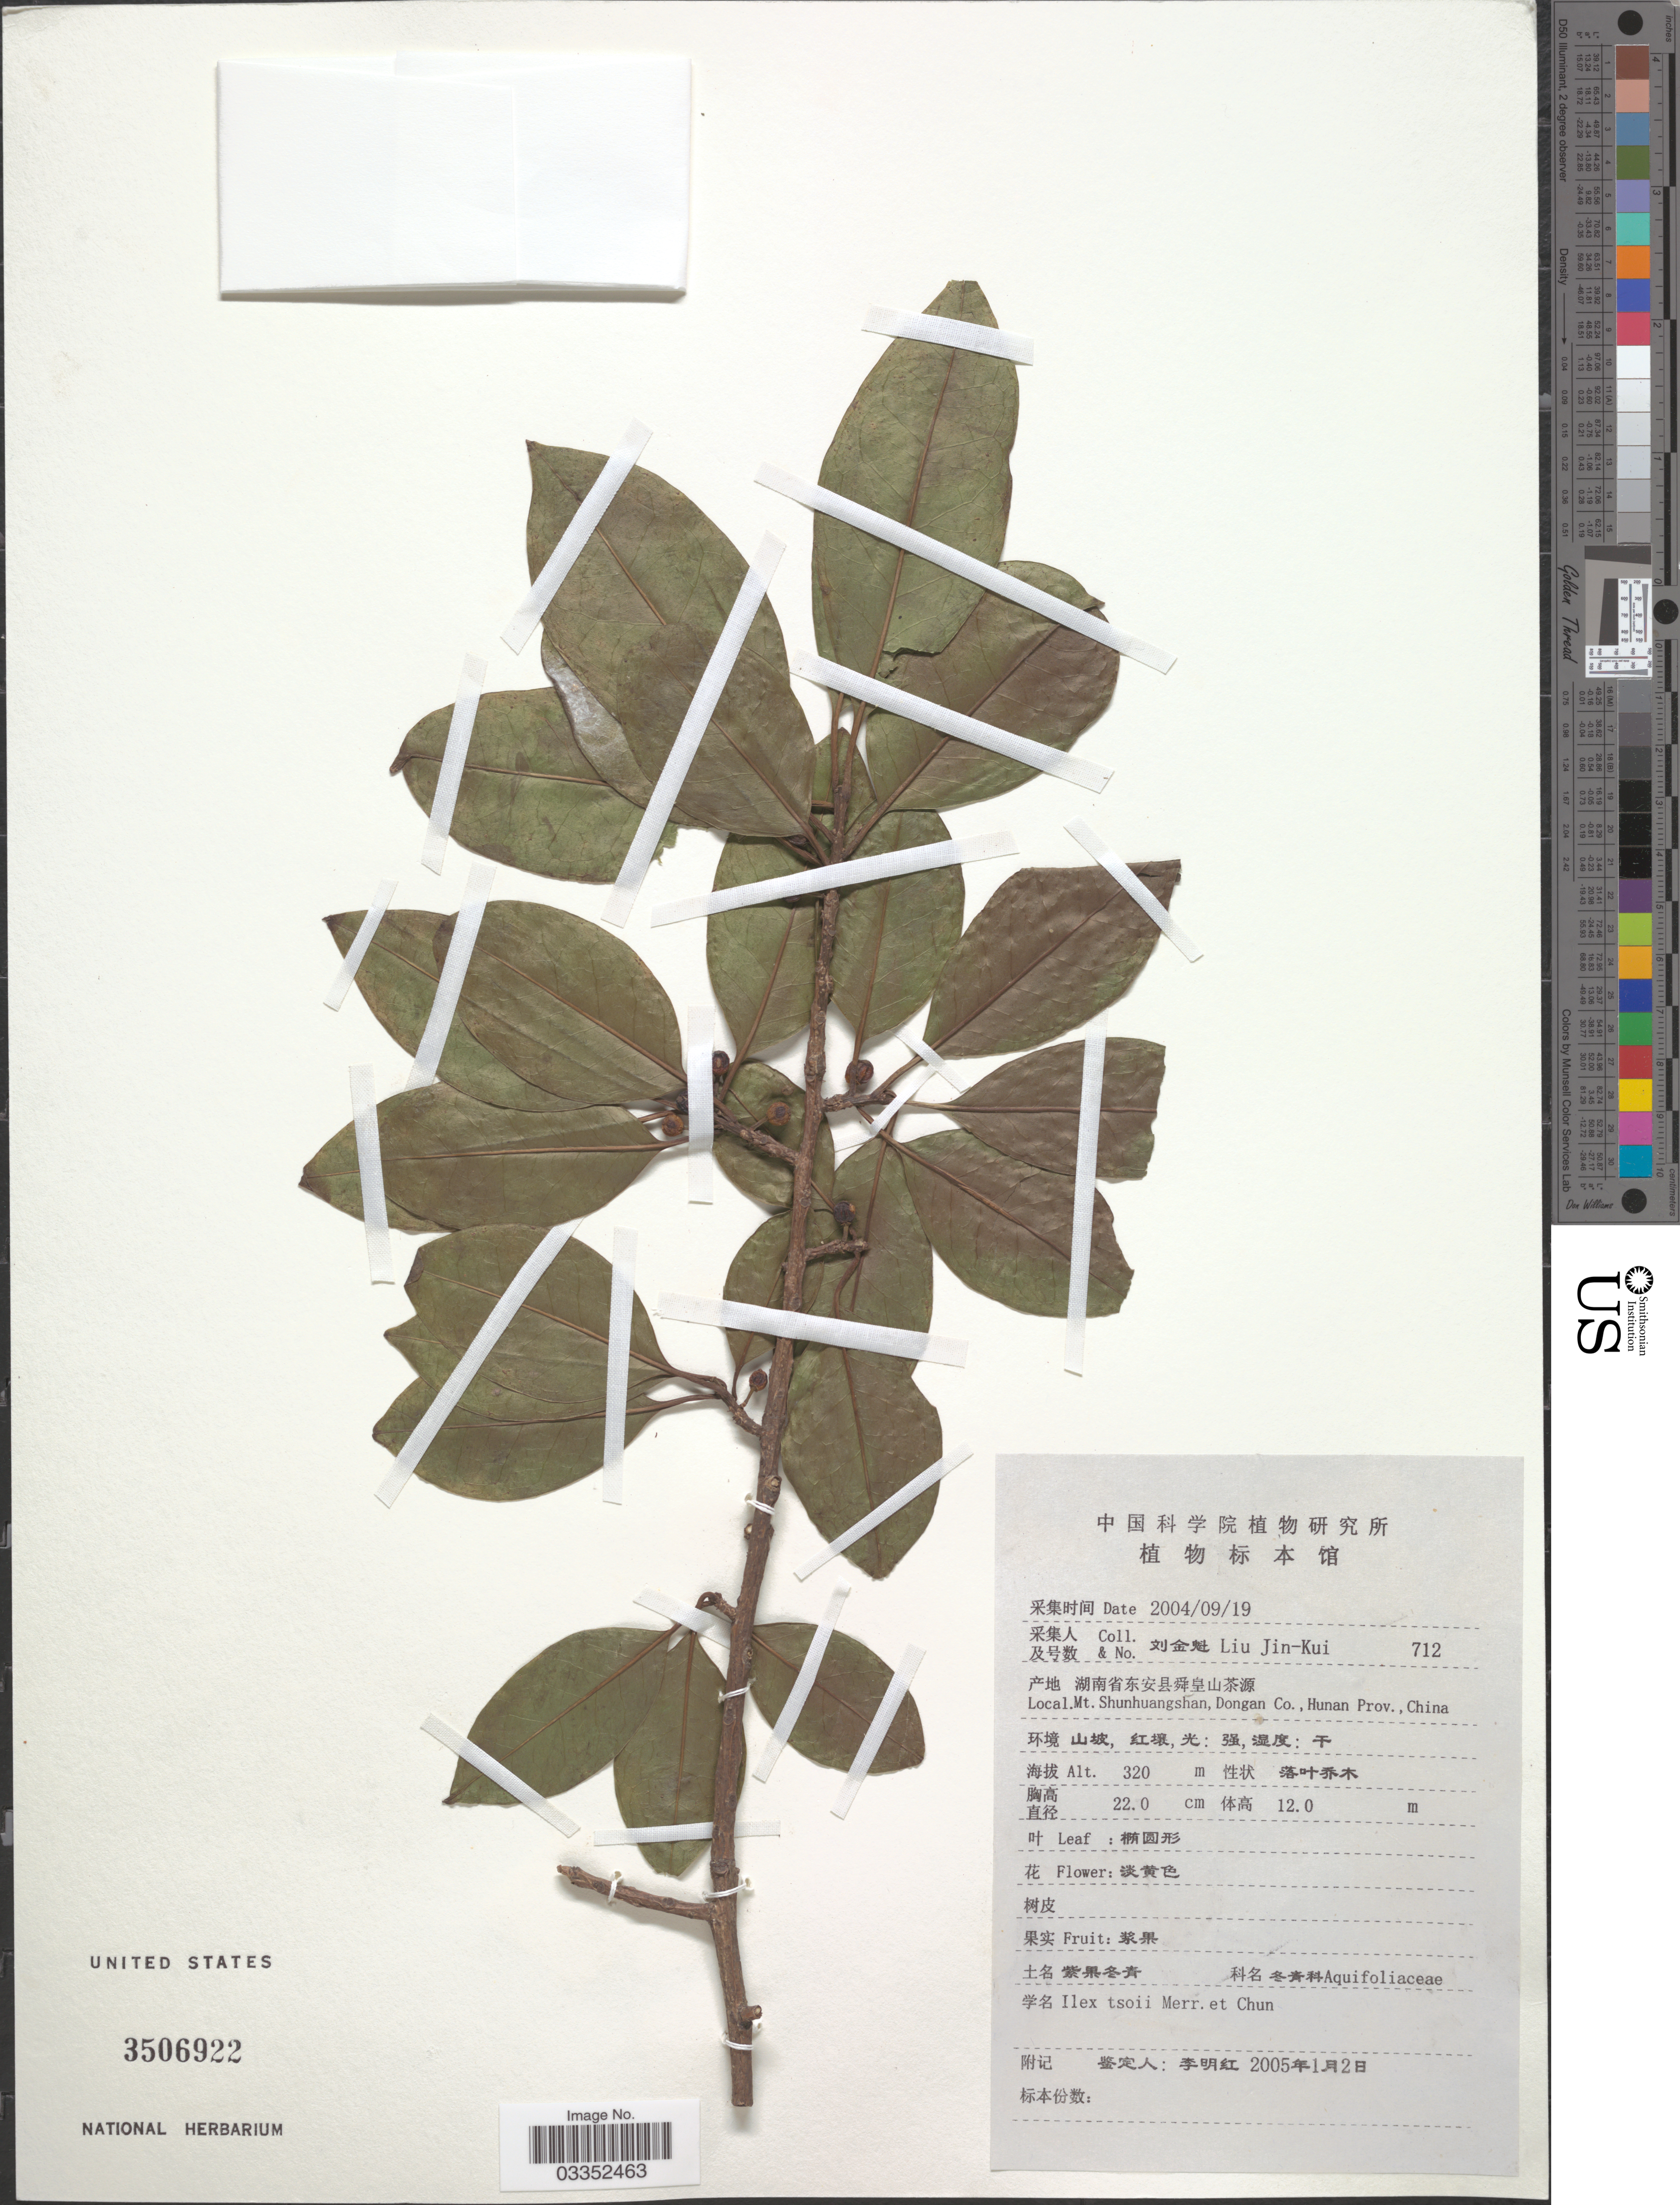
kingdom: Plantae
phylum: Tracheophyta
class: Magnoliopsida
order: Aquifoliales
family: Aquifoliaceae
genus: Ilex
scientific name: Ilex tsoi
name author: Merr. & Chun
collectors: Liu Jin-Kui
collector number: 712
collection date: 2004-09-19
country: China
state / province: Hunan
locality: Mt. Shunhuangshan, Dongan Co.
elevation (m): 320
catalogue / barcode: US 3506922